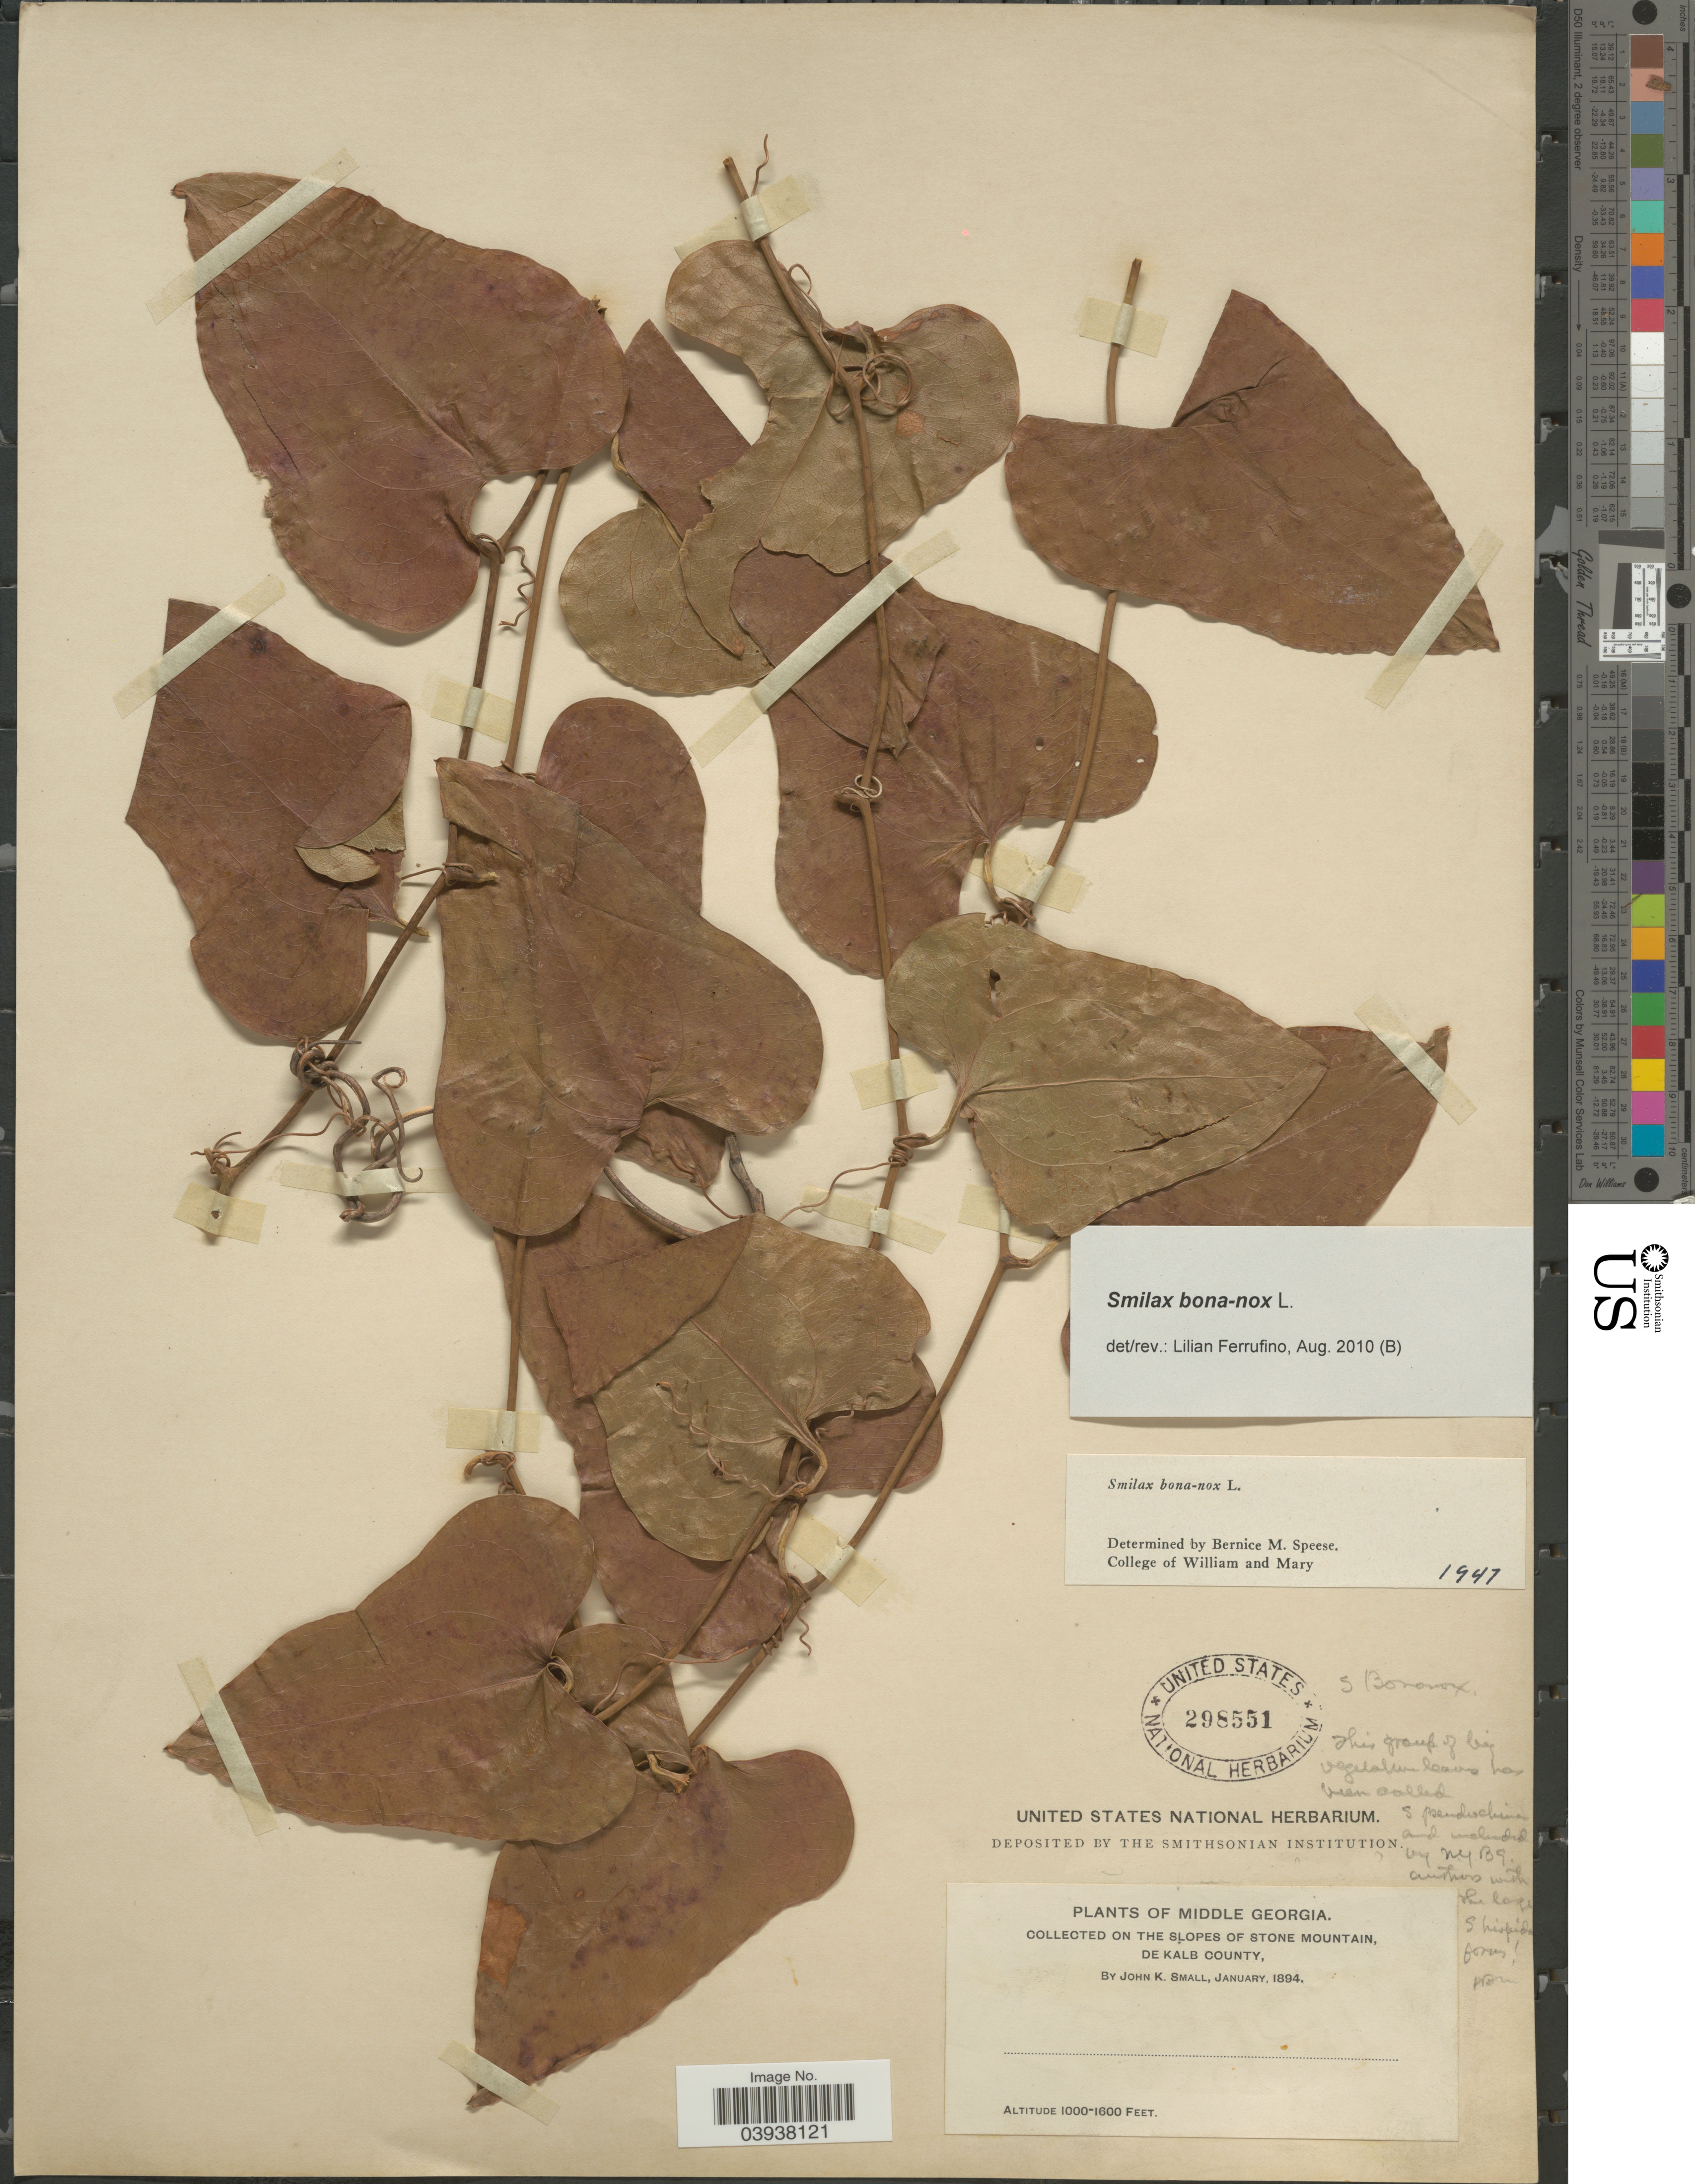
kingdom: Plantae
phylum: Tracheophyta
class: Liliopsida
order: Liliales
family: Smilacaceae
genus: Smilax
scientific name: Smilax bona-nox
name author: L.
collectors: J. K. Small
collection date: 1894-01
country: United States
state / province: Georgia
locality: Middle Georgia. On the slopes of Stone Mountain, De Kalb County.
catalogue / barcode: US 298551